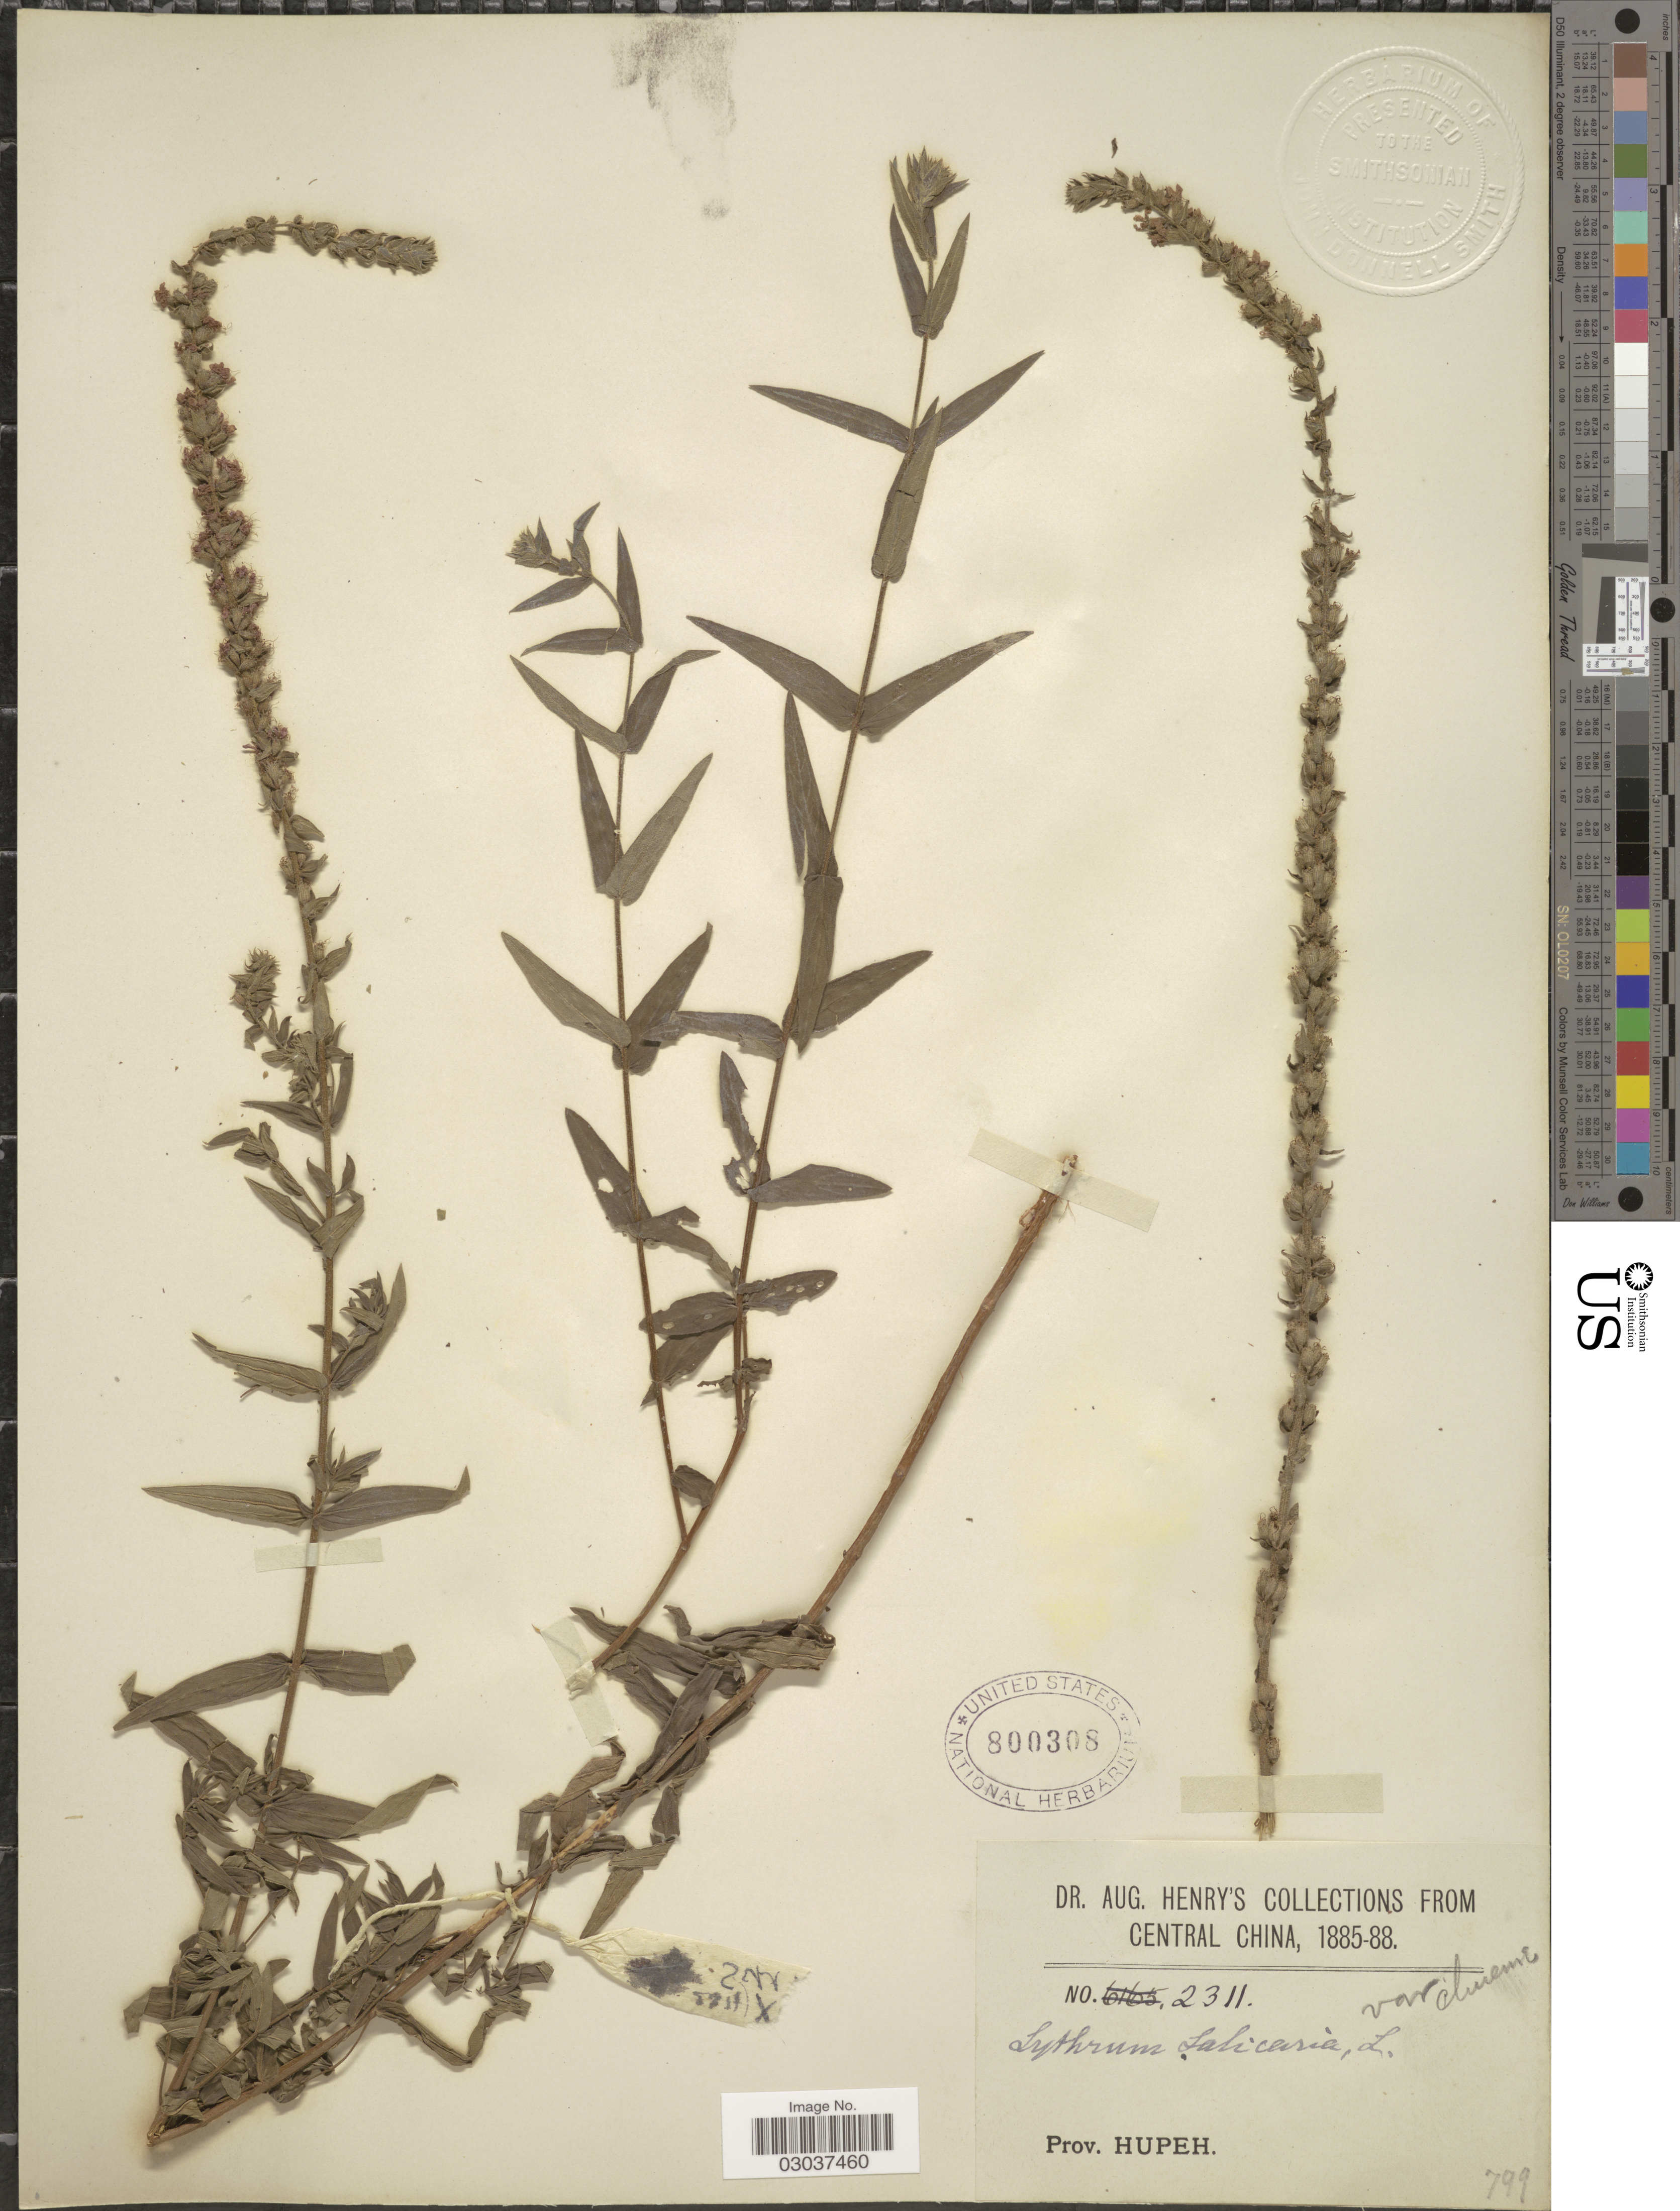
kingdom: Plantae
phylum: Tracheophyta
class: Magnoliopsida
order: Myrtales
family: Lythraceae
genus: Lythrum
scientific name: Lythrum salicaria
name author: L.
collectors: A. Henry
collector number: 2311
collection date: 1885/1888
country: China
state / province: Hubei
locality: Central China. Prov. Hupeh.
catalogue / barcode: US 800308